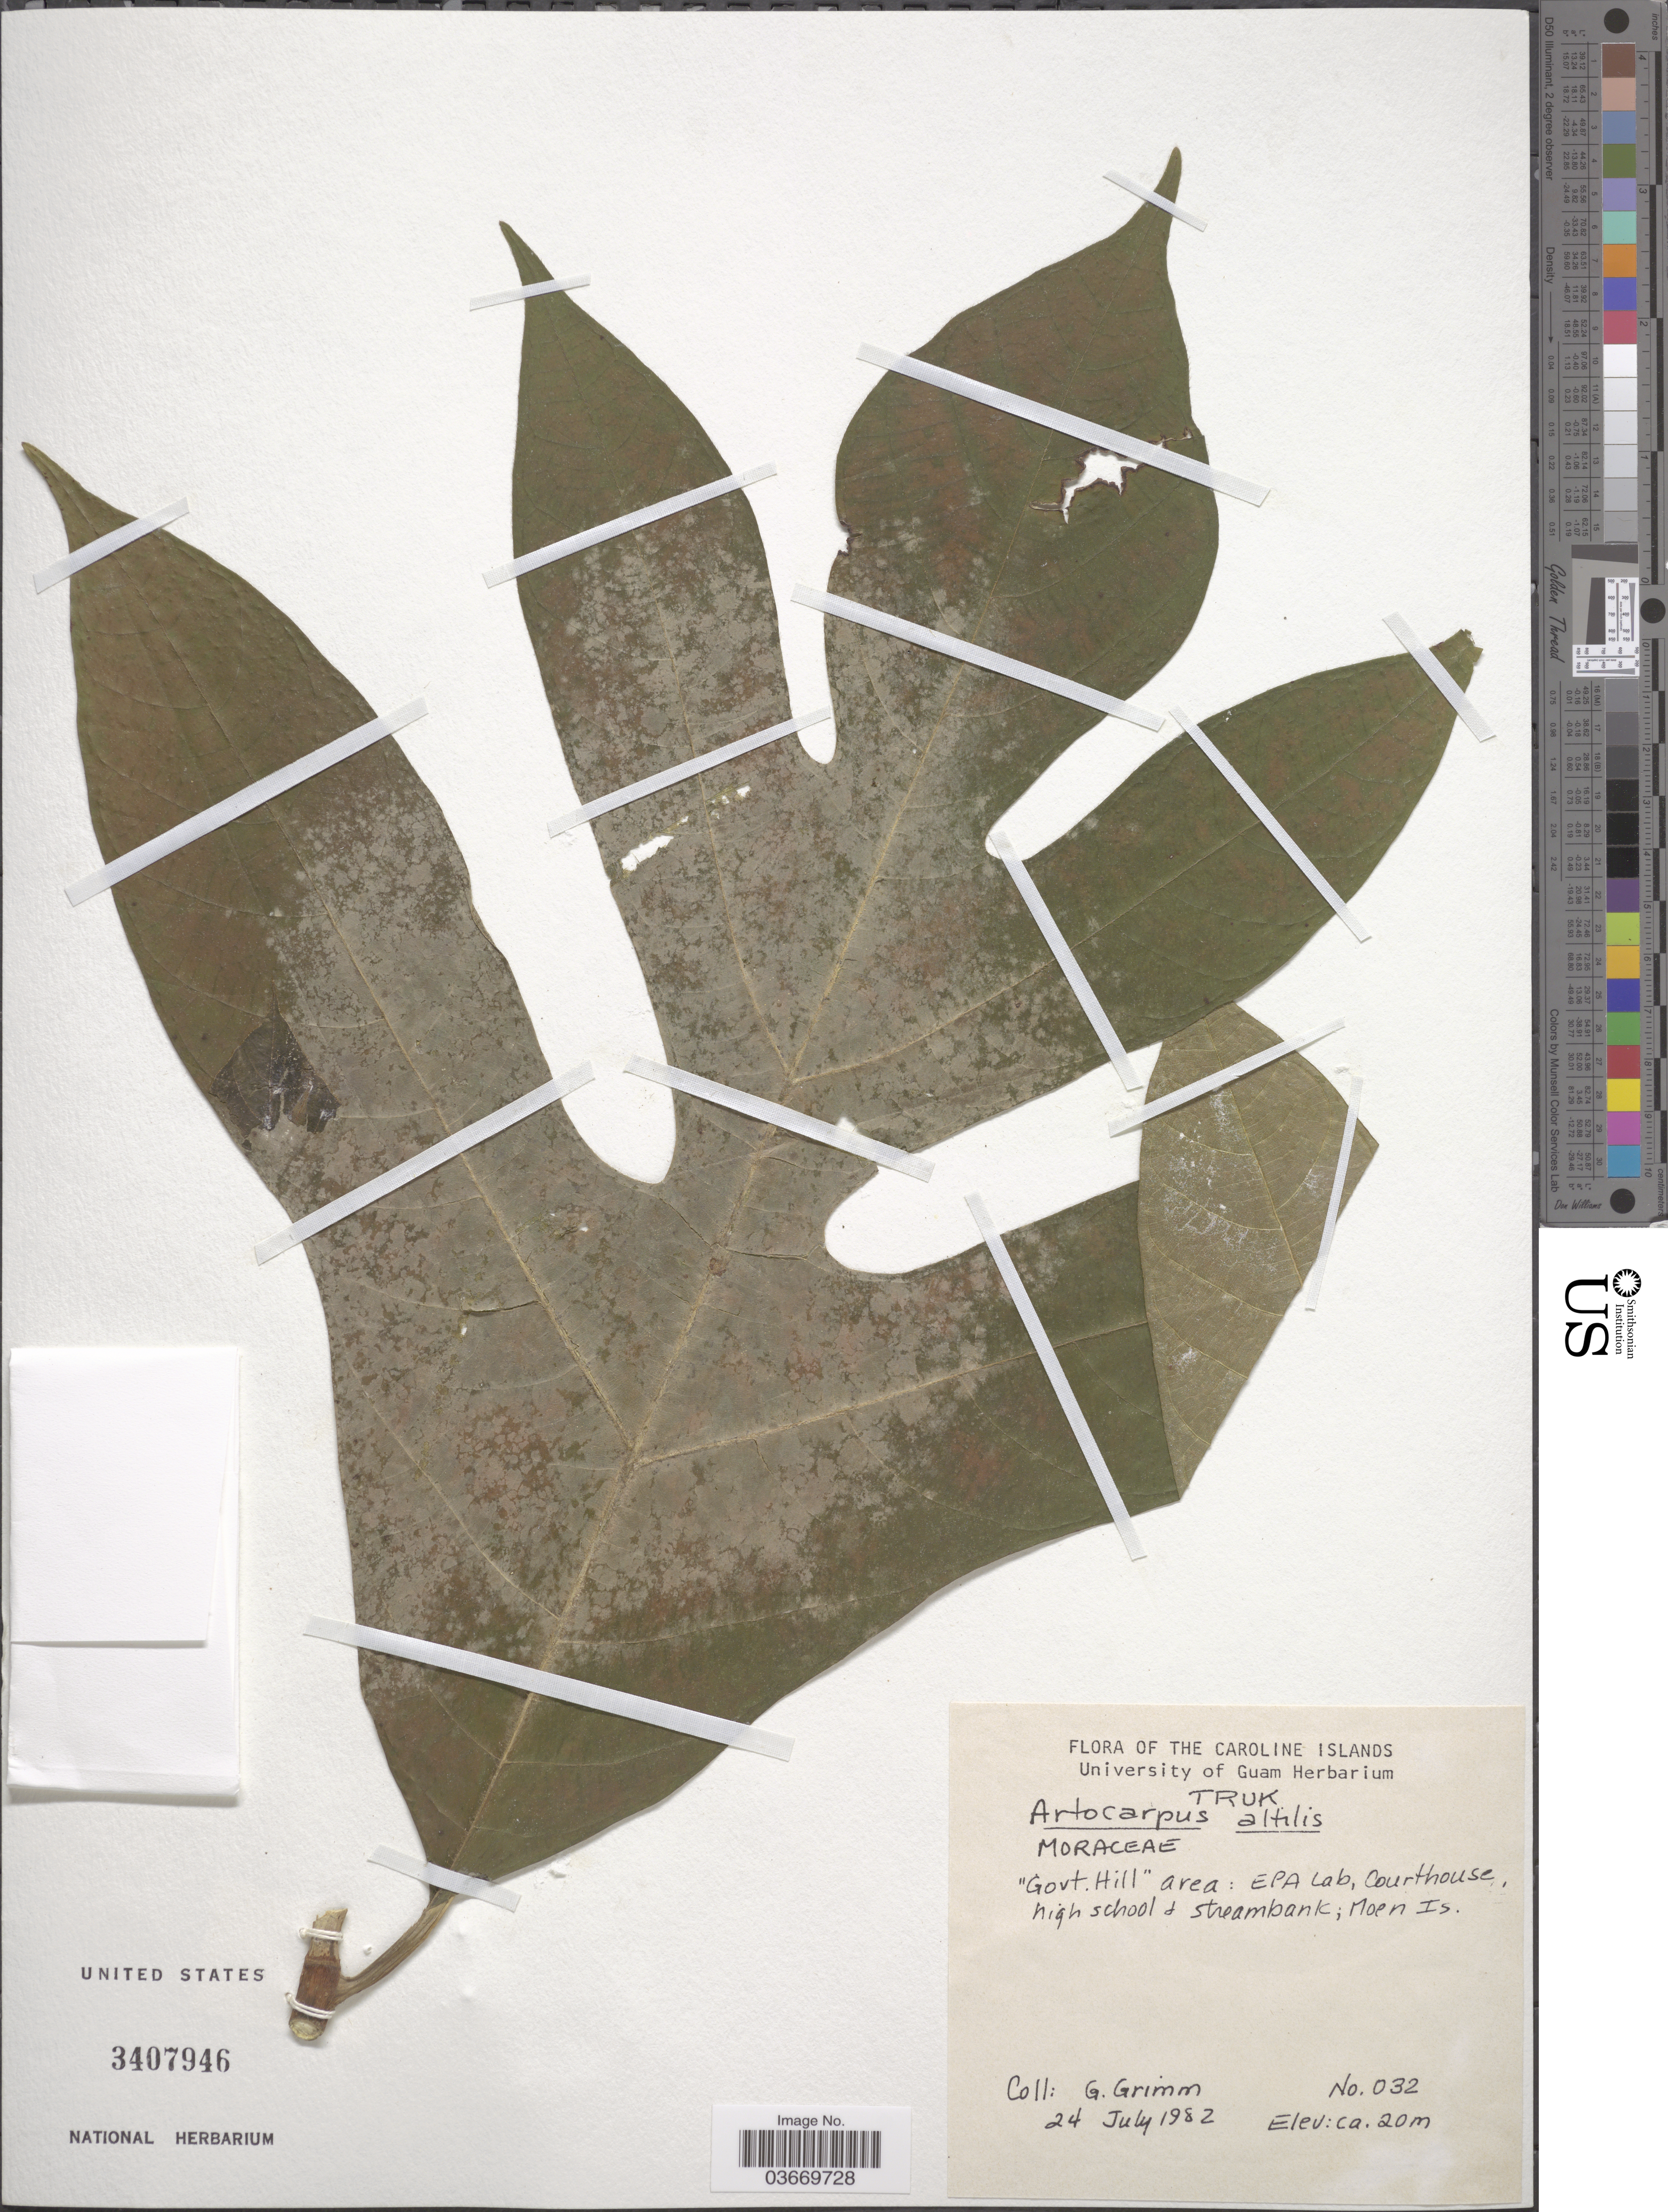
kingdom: Plantae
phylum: Tracheophyta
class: Magnoliopsida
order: Rosales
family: Moraceae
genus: Artocarpus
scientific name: Artocarpus altilis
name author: (Parkinson) Fosberg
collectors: G. Grimm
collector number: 032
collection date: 1982-07-24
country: Micronesia, Federated States of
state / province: Truk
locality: The Caroline Islands. Truk. 'Govt. Hill' area: EPA lab, Courthouse, high school & streambank; Moen Is.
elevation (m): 20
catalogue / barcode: US 3407946